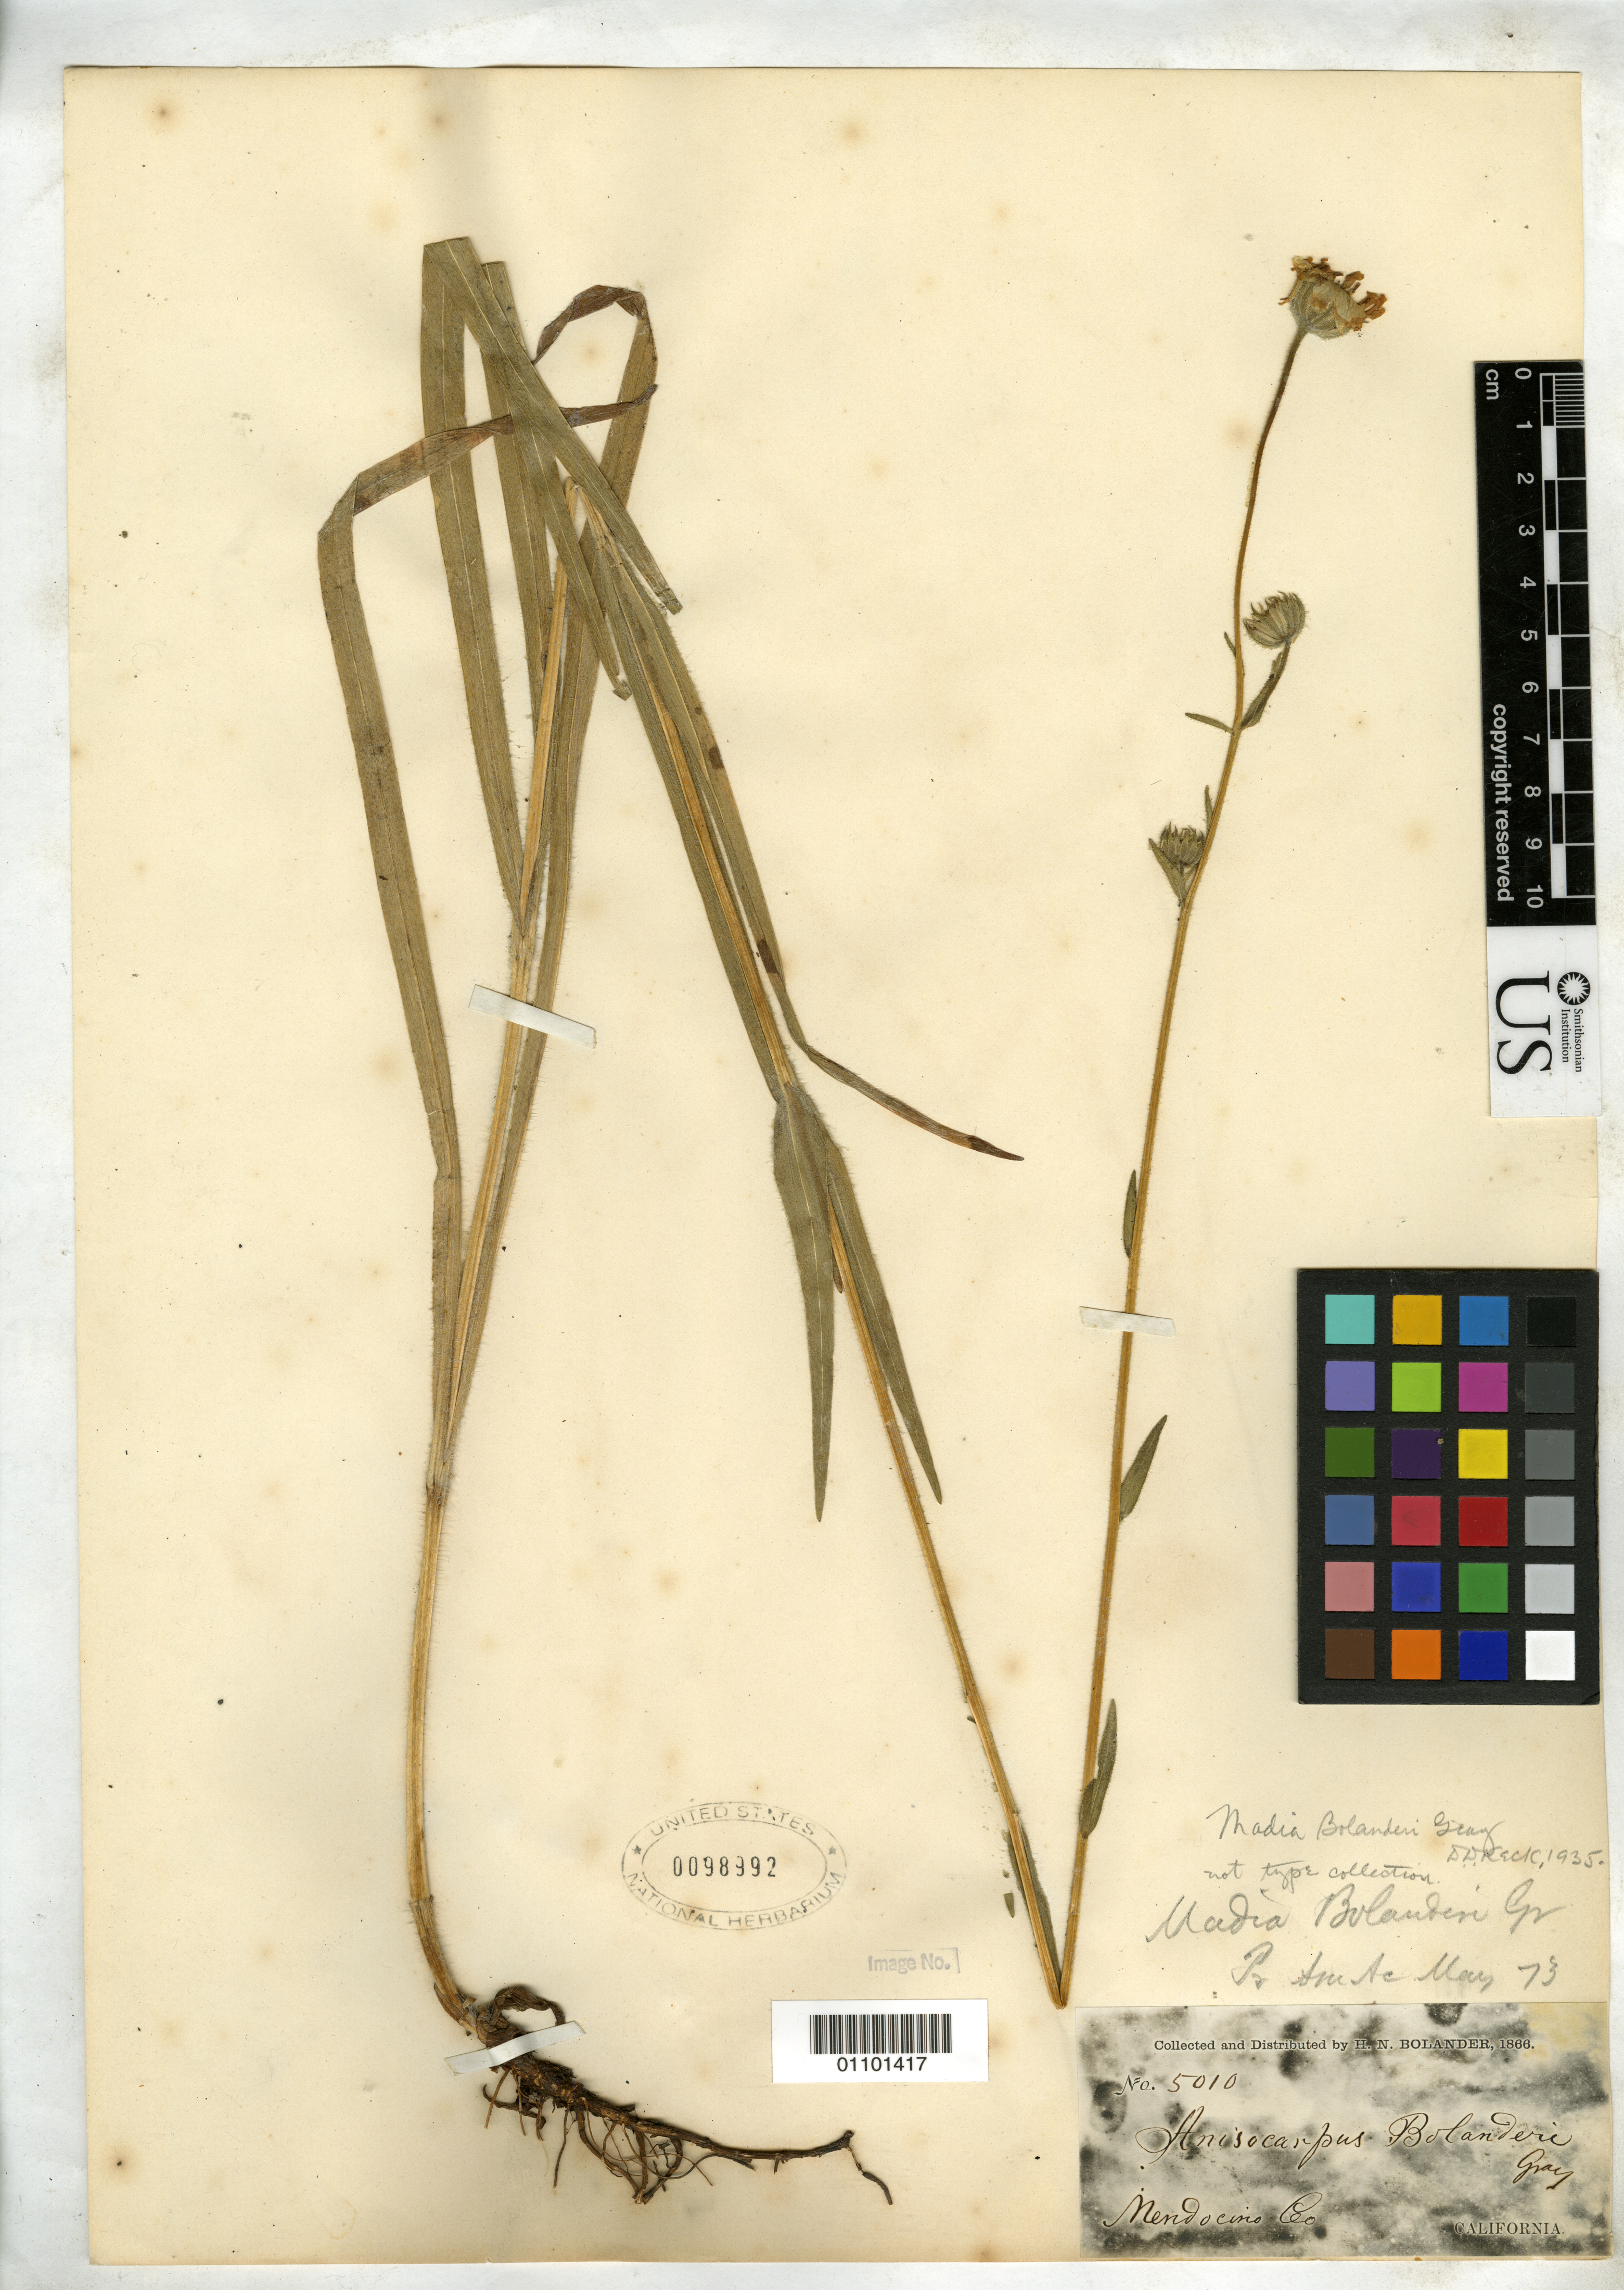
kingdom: Plantae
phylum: Tracheophyta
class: Magnoliopsida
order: Asterales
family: Asteraceae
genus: Anisocarpus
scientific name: Anisocarpus bolanderi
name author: A. Gray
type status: Possible Type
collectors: H. Bolander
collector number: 5010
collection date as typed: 1866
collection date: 1866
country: United States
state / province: California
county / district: Mendocino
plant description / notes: Dubiously type material. Protologue, "Mariposa Big-tree Grove".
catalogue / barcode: US 98992